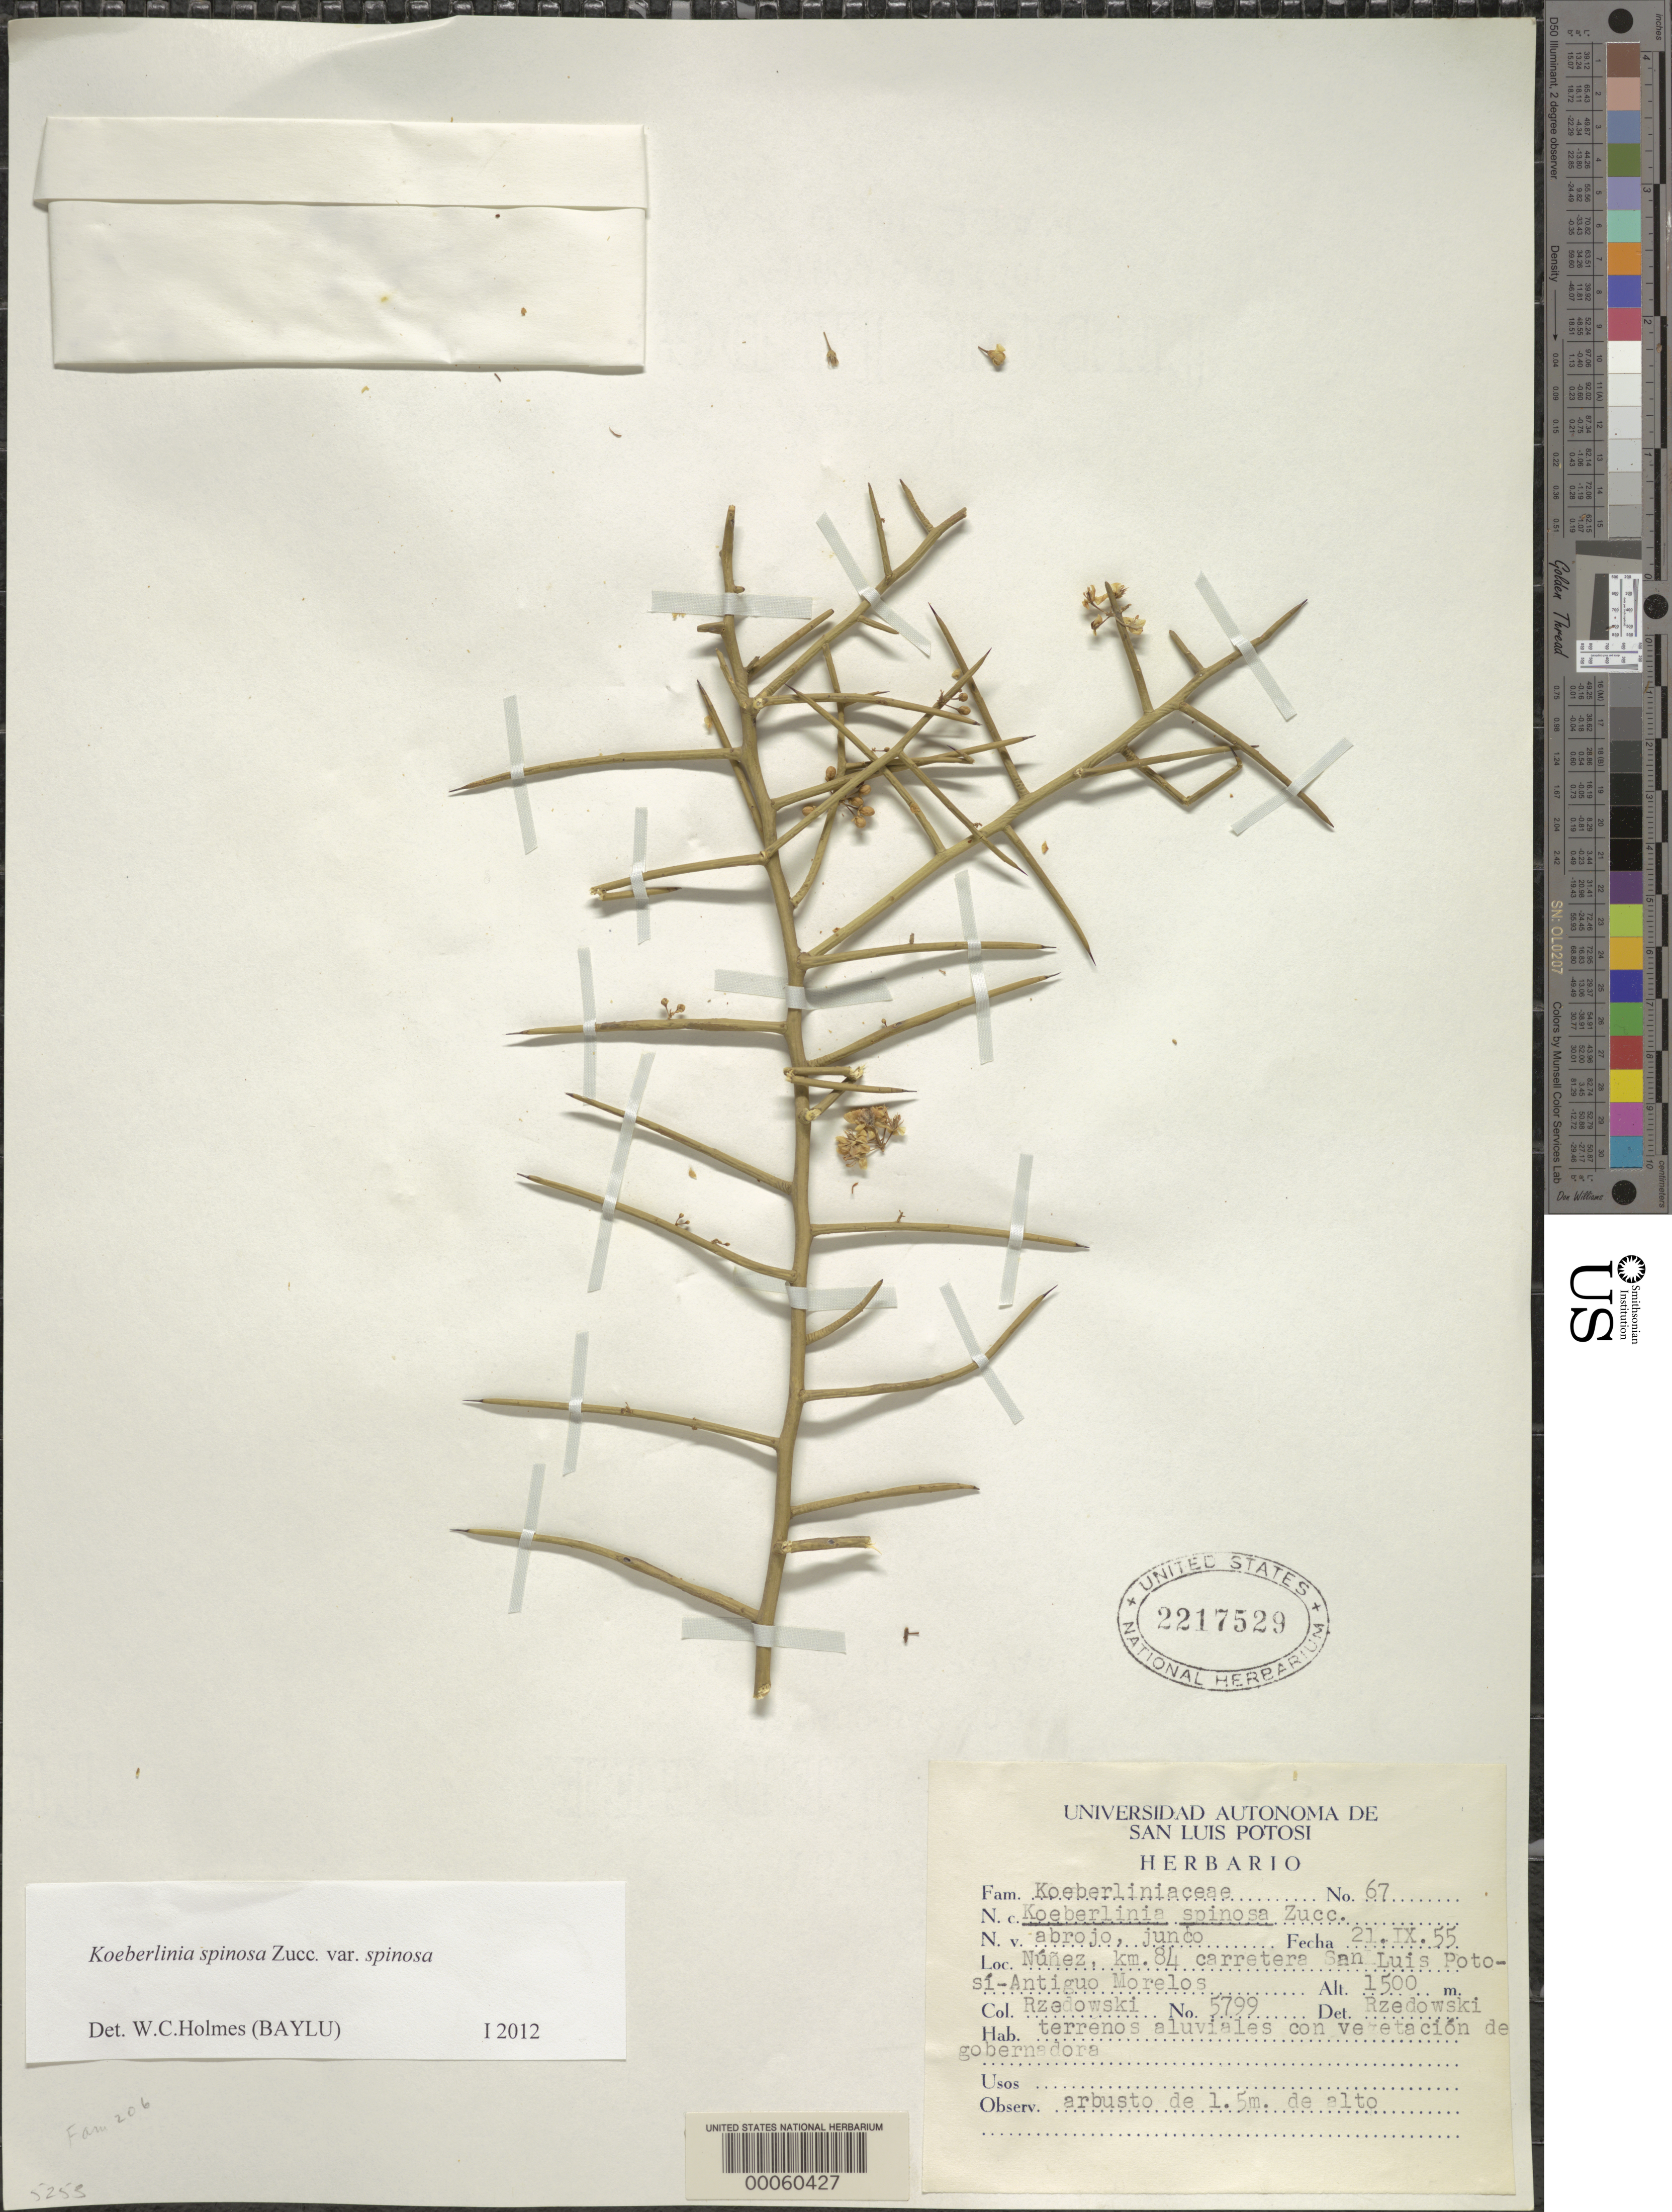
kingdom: Plantae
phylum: Tracheophyta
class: Magnoliopsida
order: Brassicales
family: Koeberliniaceae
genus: Koeberlinia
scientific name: Koeberlinia spinosa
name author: Zucc.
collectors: J. Rzedowski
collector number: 67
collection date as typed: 21 Sep 1955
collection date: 1955-09-21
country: Mexico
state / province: San Luis Potosí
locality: Nunez, km 84 of the trail from San Luis Potosi to Antiguo Morelos.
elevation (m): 1500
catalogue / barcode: US 2217529